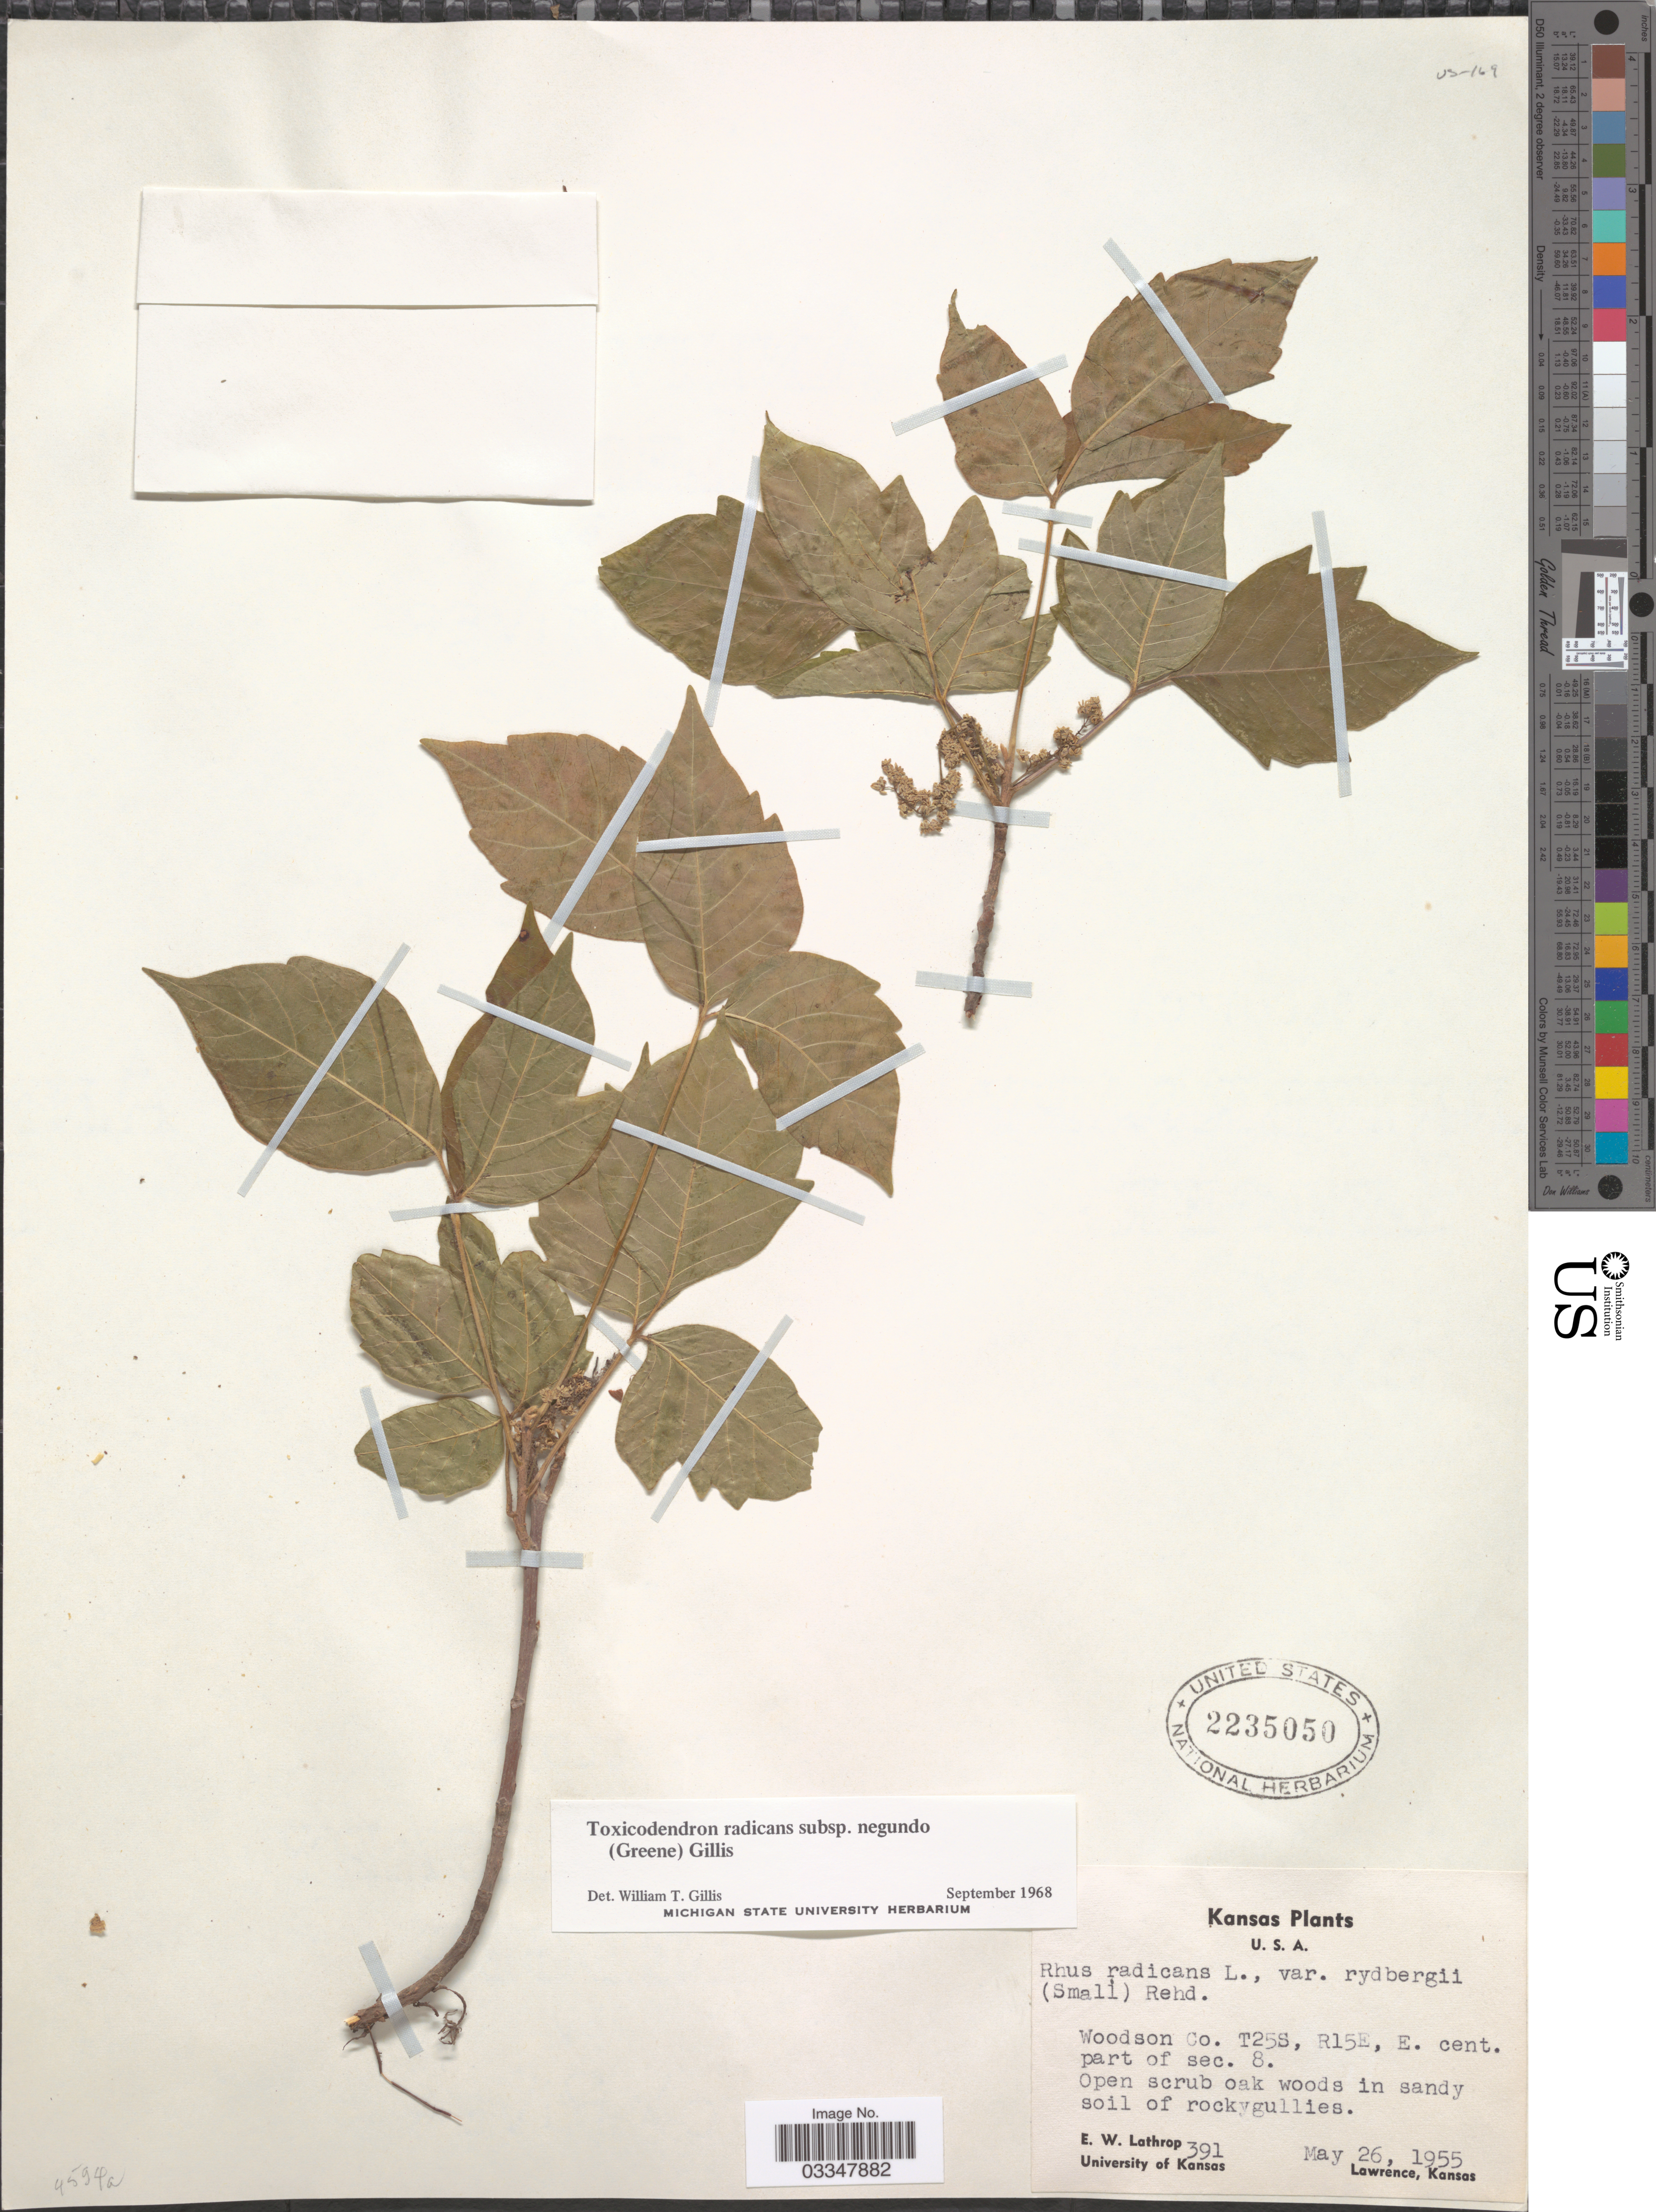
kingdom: Plantae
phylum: Tracheophyta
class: Magnoliopsida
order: Sapindales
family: Anacardiaceae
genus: Toxicodendron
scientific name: Toxicodendron radicans subsp. negundo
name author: (Greene) Gillis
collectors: E. W. Lathrop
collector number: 391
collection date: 1955-05-26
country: United States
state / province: Kansas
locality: Woodson Co. T25S, R15E, E. cent. part of sec. 8.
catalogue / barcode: US 2235050